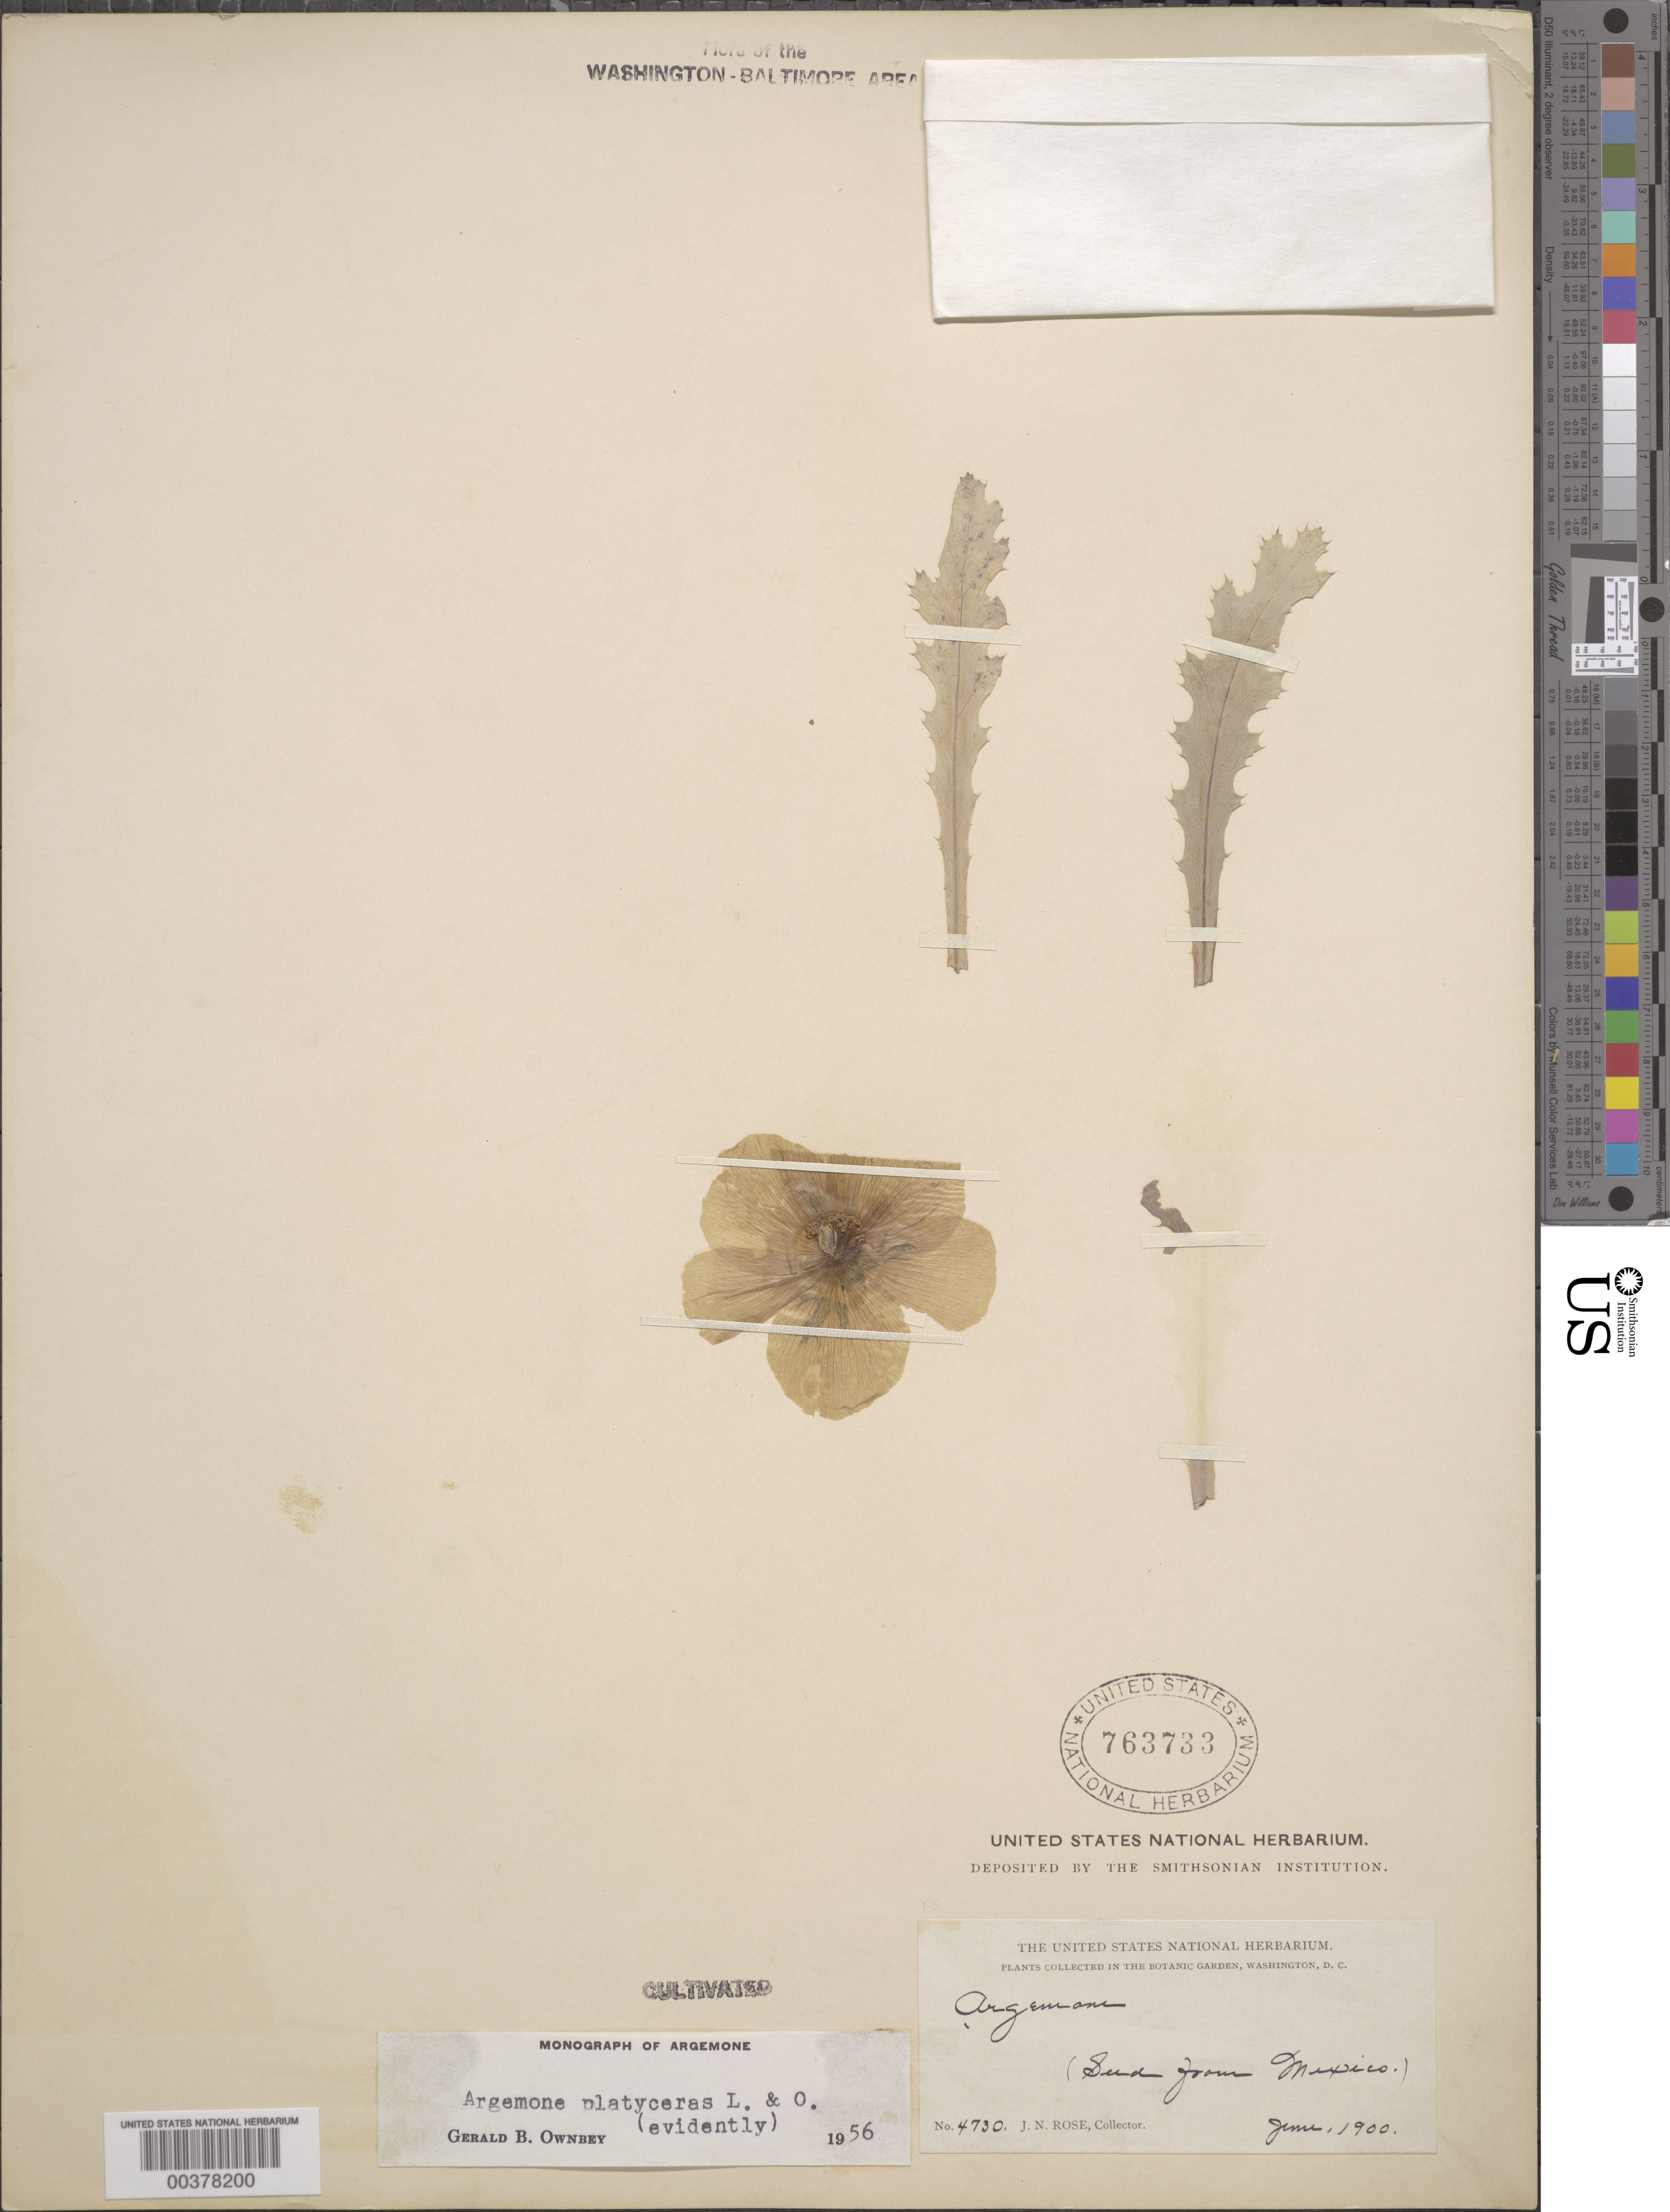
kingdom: Plantae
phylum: Tracheophyta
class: Magnoliopsida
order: Ranunculales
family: Papaveraceae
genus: Argemone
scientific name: Argemone platyceras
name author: Link & Otto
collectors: J. N. Rose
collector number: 4730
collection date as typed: Jun 1900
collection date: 1900-06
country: United States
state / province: District of Columbia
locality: Botanical Gardens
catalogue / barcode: US 763733